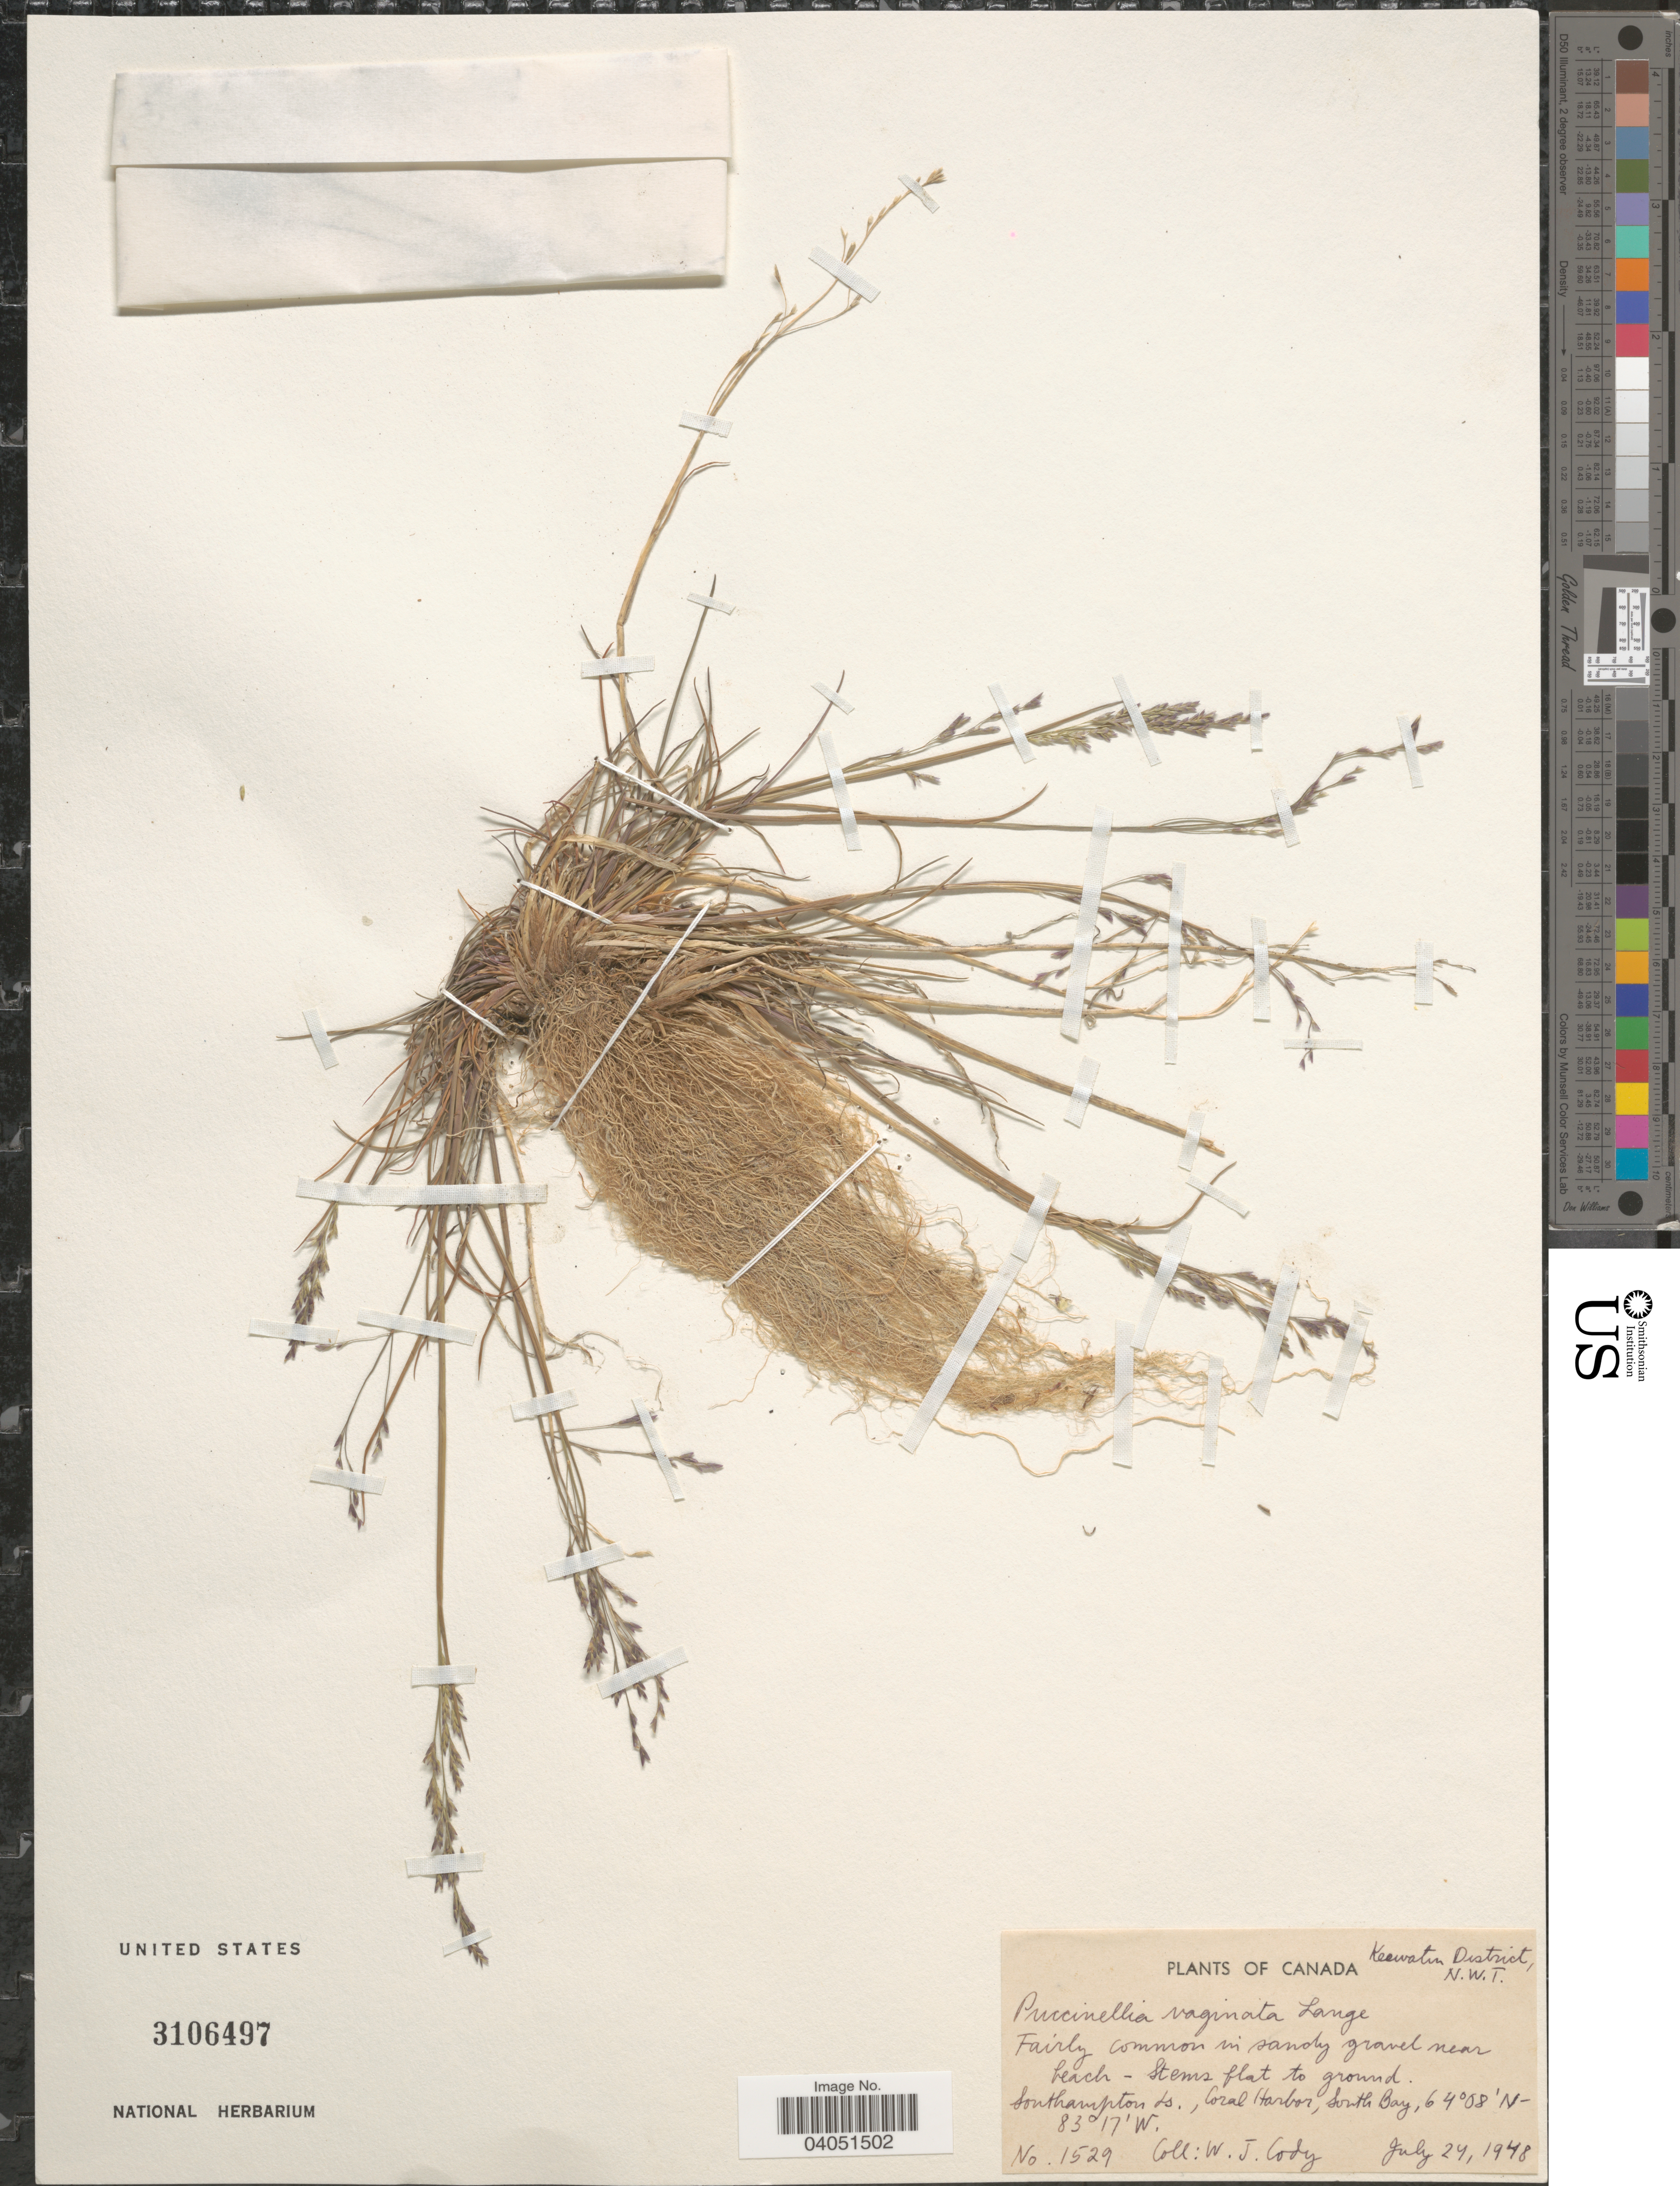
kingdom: Plantae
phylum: Tracheophyta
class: Liliopsida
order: Poales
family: Poaceae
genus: Puccinellia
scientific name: Puccinellia vaginata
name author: (Lange) Fernald & Weath.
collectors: W. Cody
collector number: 1529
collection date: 1948-07-24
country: Canada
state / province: Northwest Territories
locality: Keewatin District. In sandy gravel near beach. Southampton Is., Coral Harbor, South Bay.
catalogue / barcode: US 3106497